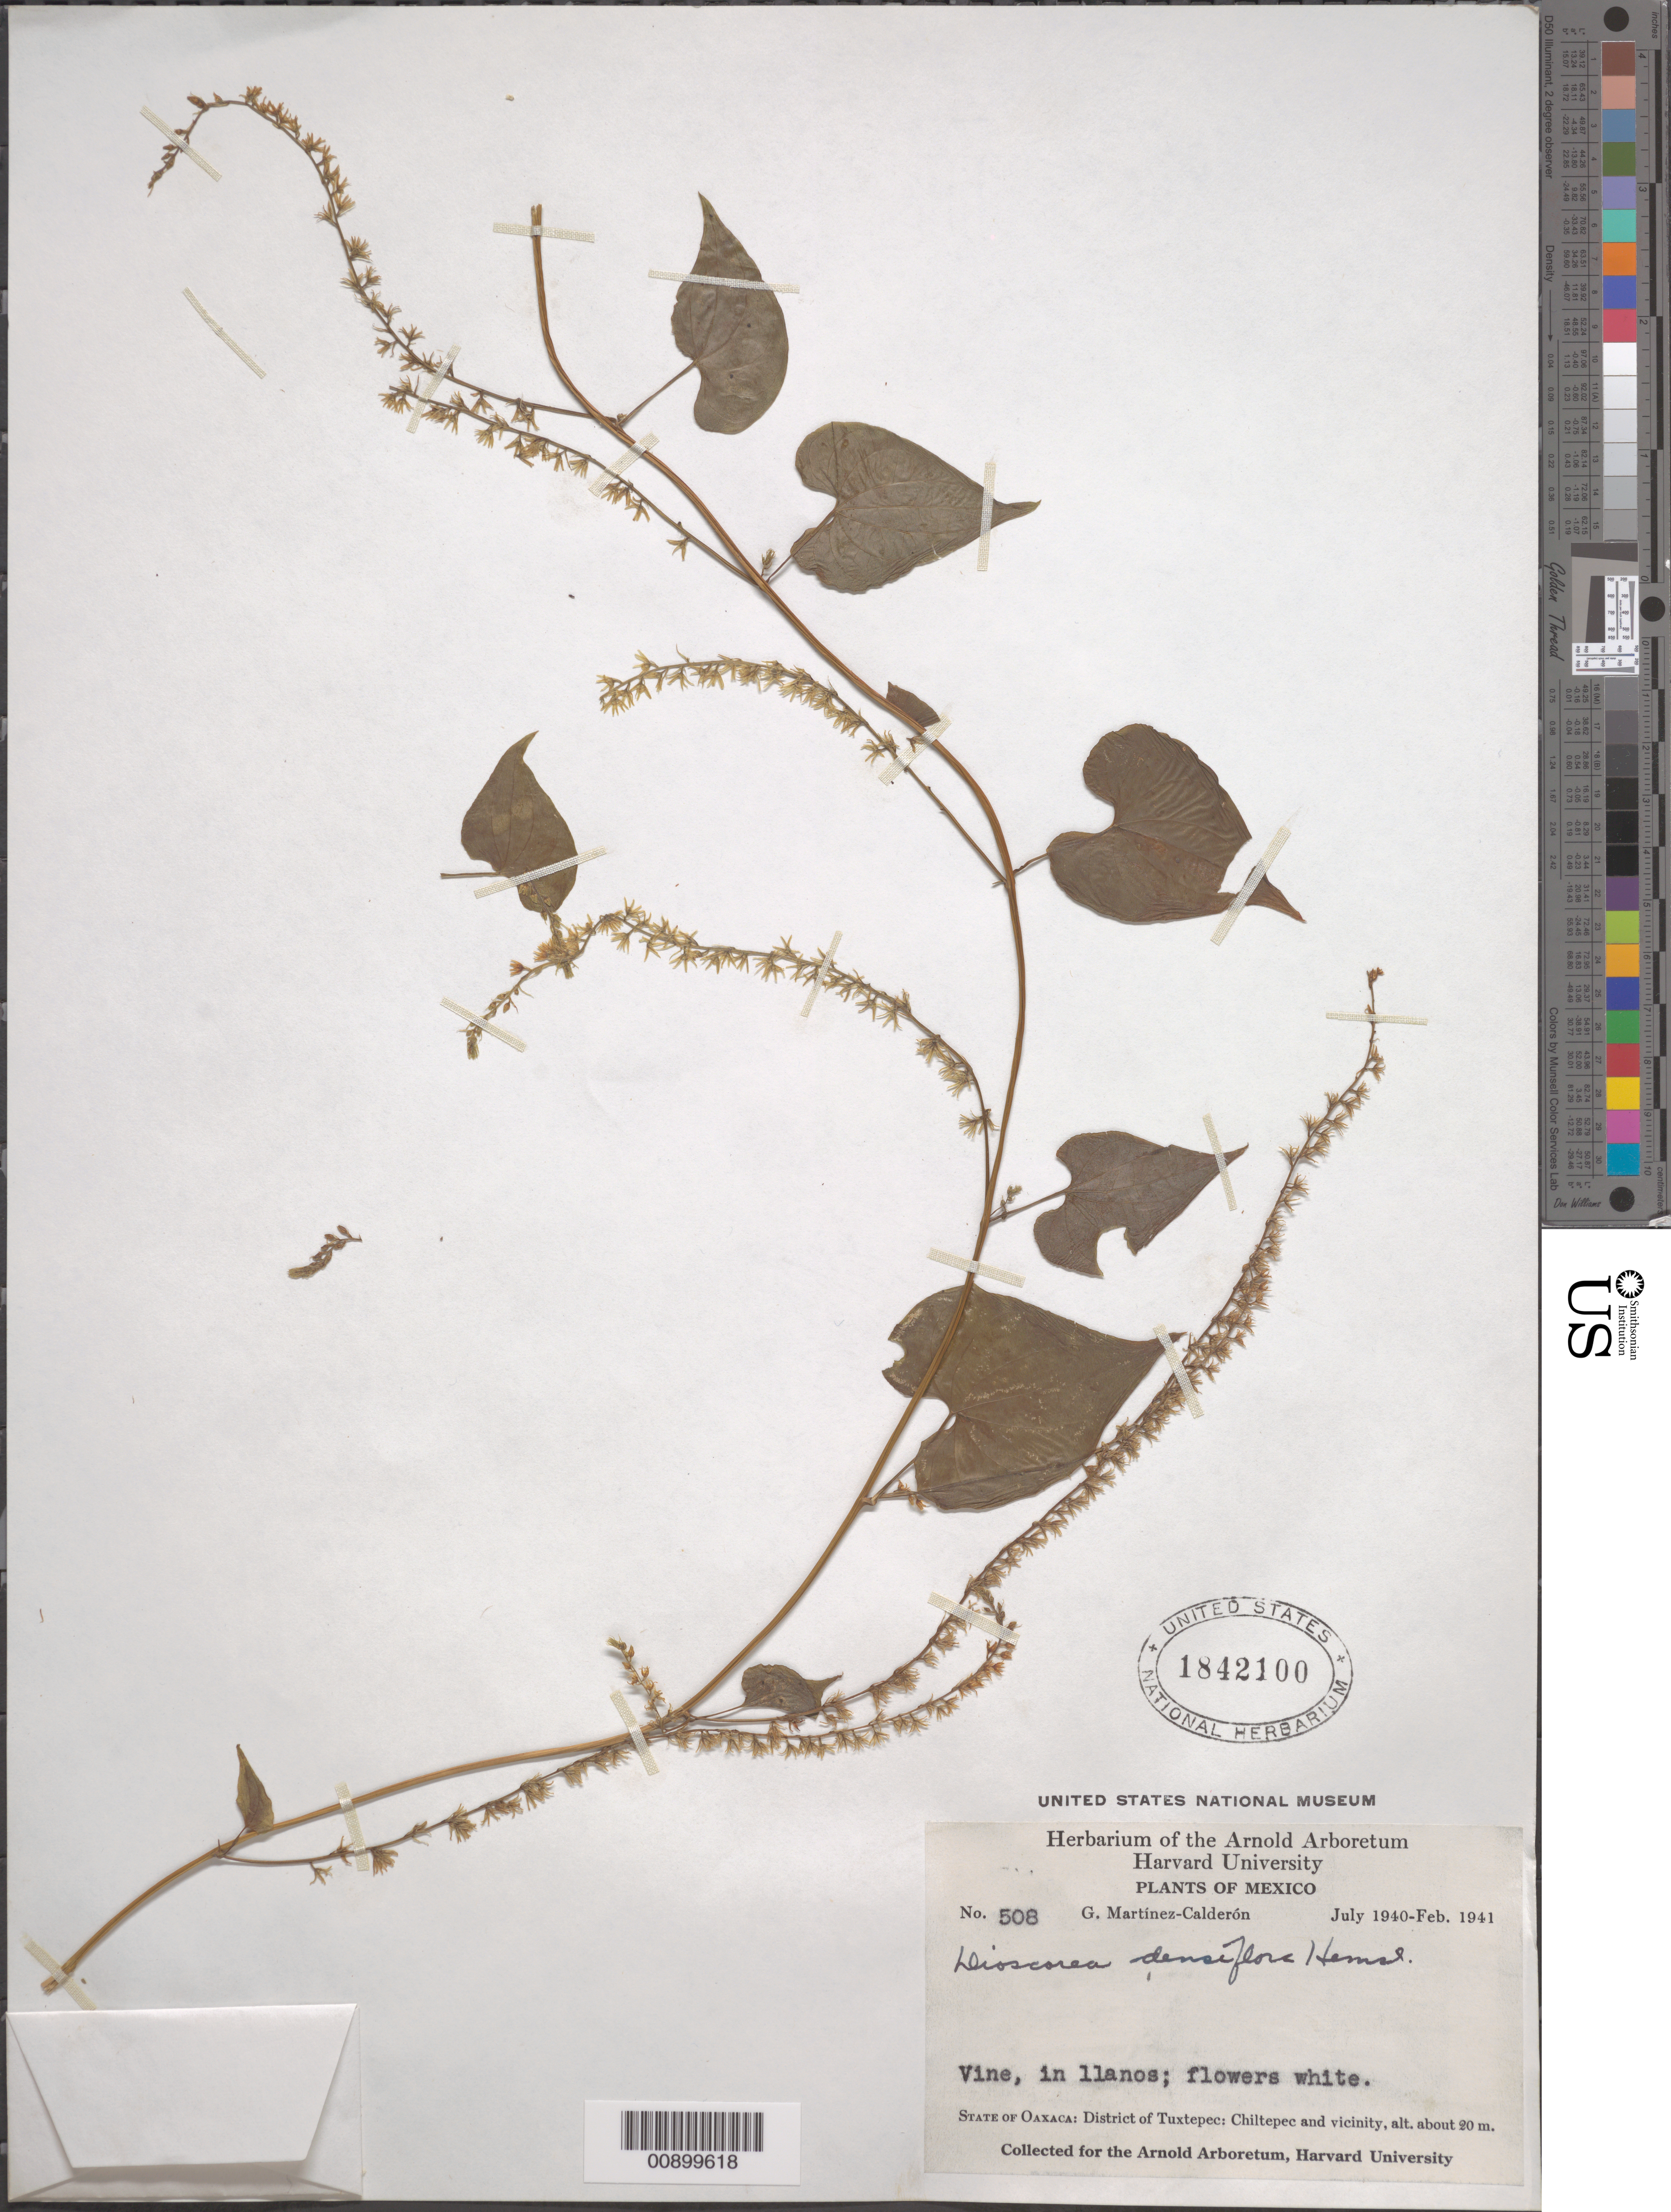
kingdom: Plantae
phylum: Tracheophyta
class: Liliopsida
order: Dioscoreales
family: Dioscoreaceae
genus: Dioscorea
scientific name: Dioscorea densiflora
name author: Hemsl.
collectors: G. Martinez-C.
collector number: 508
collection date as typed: Jul 1940 to -- Feb 1941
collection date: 1940-07/1941-02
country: Mexico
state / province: Oaxaca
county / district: Tuxtepec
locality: State of Oaxaca: District of Tuxtepec: Chiltepec and vicinity.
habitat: In llanos.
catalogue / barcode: US 1842100